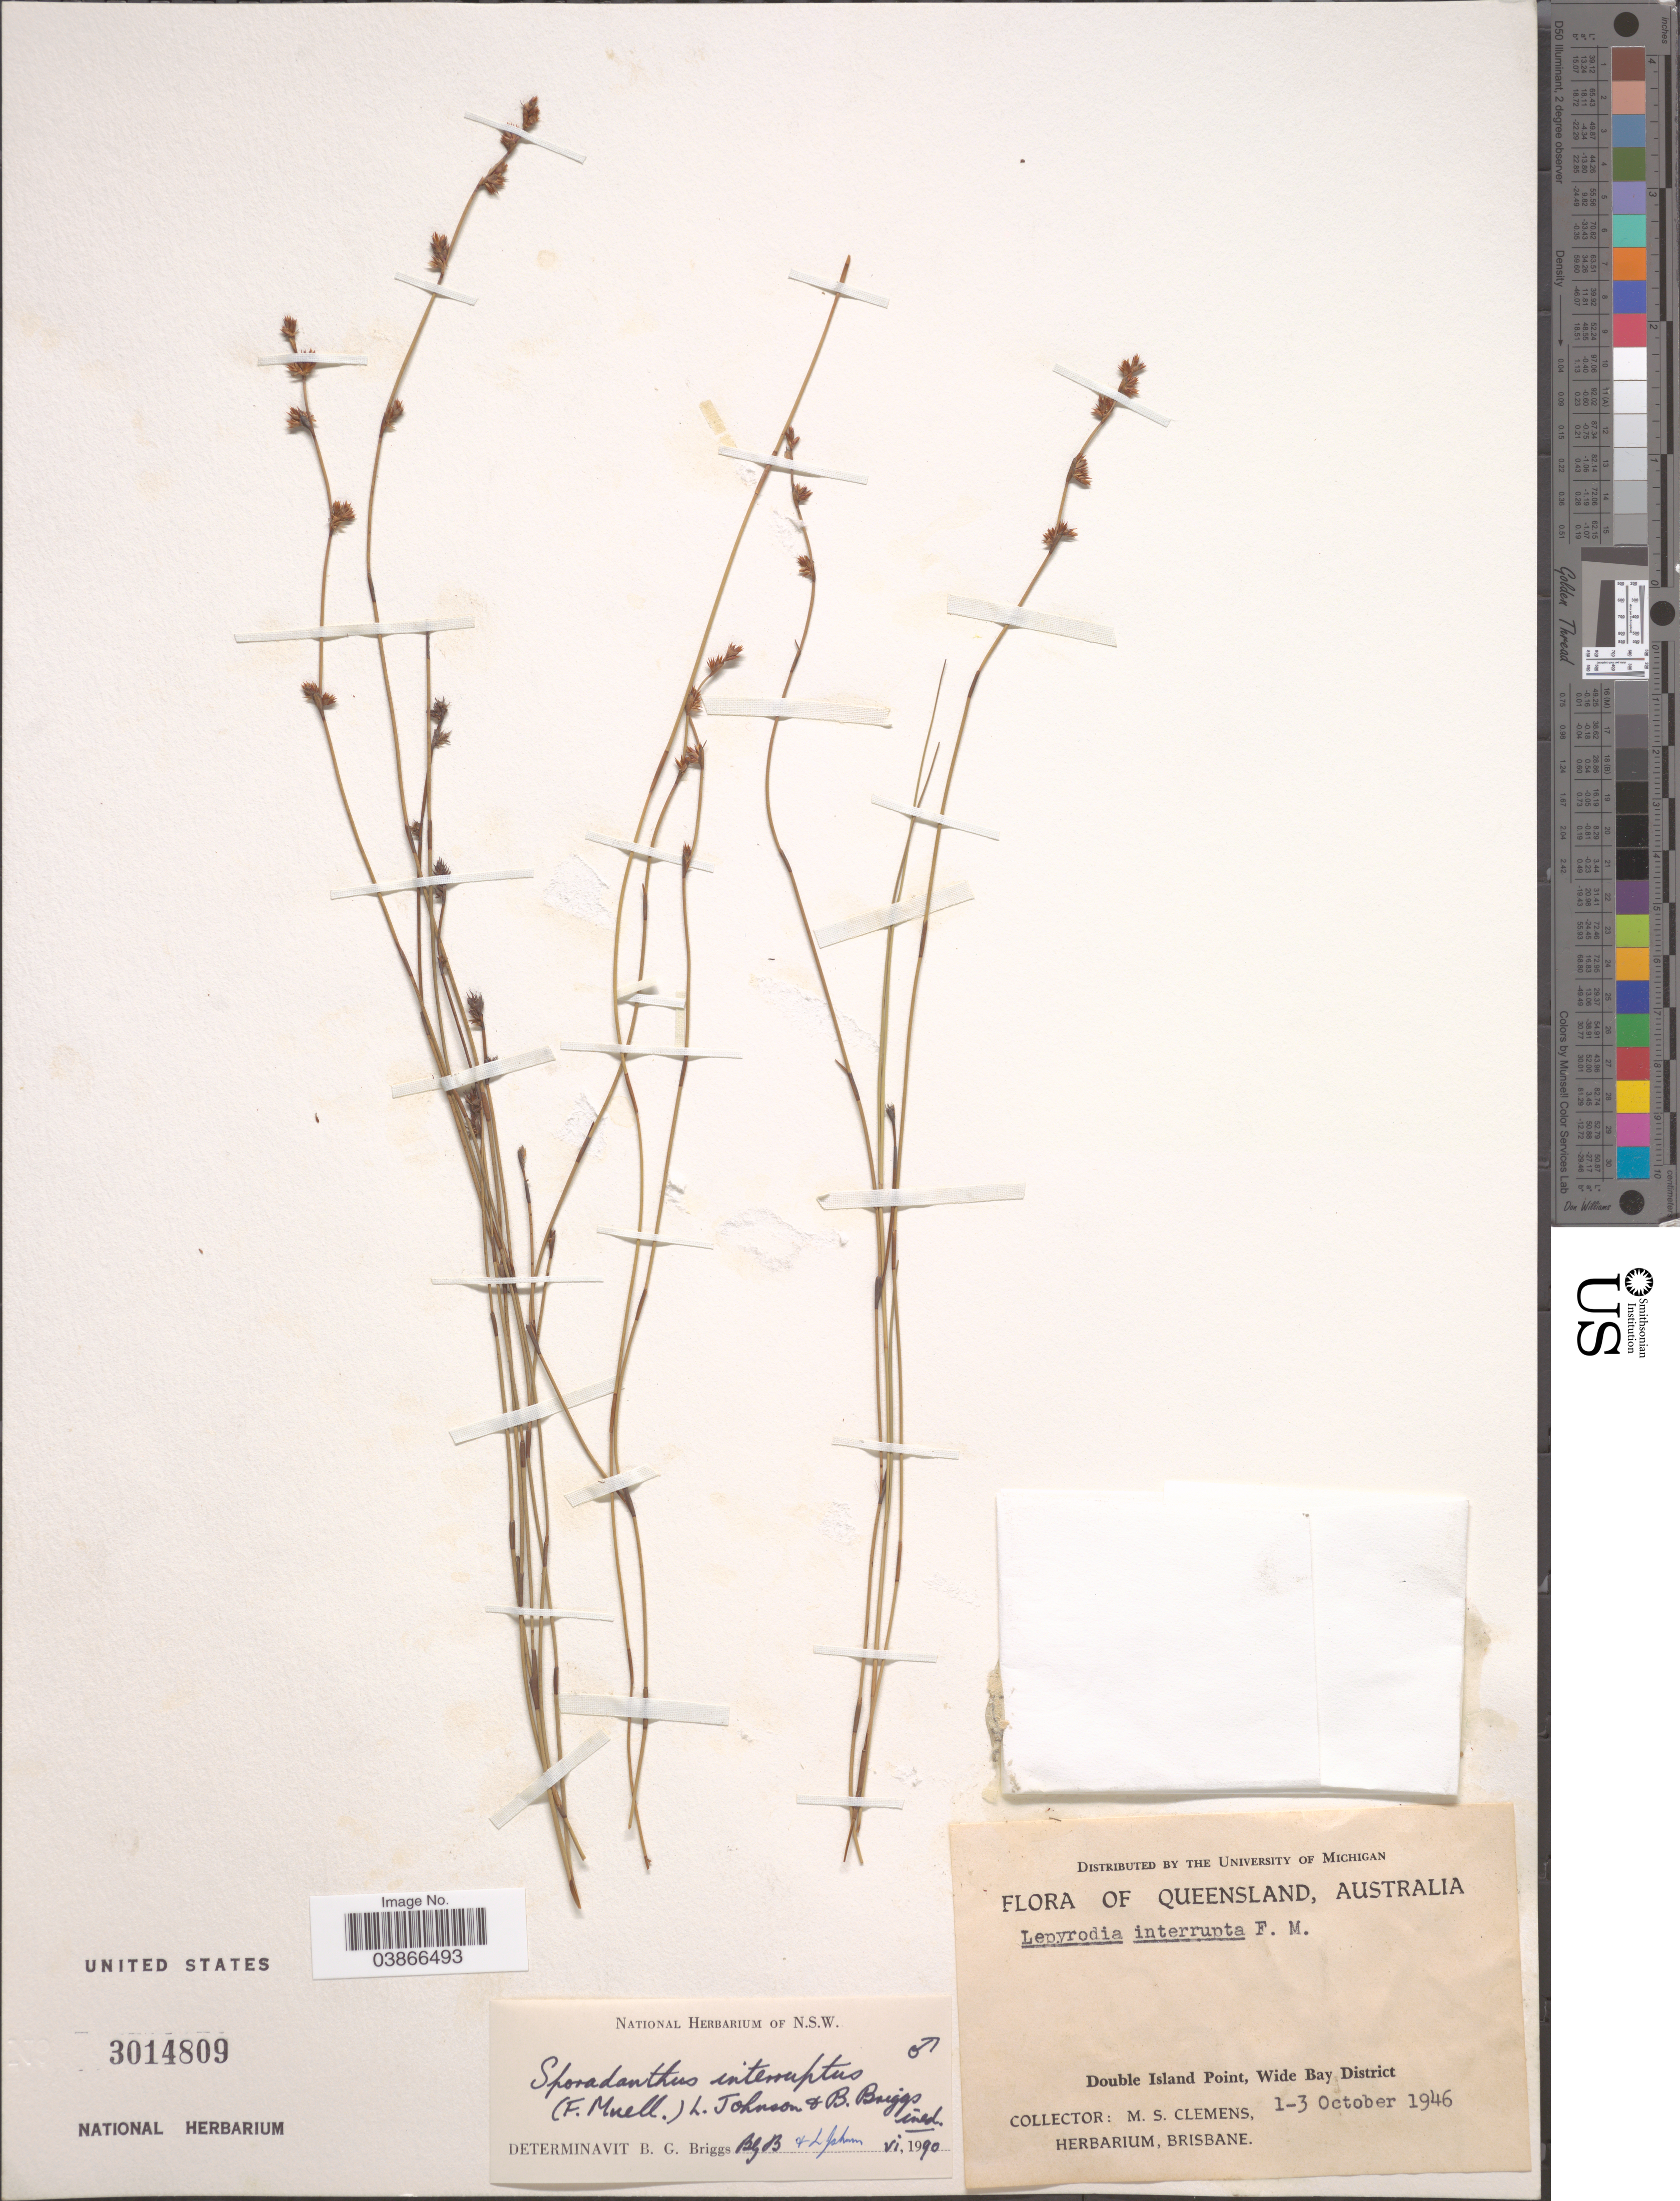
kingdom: Plantae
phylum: Tracheophyta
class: Liliopsida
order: Poales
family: Restionaceae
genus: Sporadanthus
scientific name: Sporadanthus interruptus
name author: (F. Muell.) B.G. Briggs & L.A.S. Johnson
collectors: M. S. Clemens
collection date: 1946-10-01/1946-10-03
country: Australia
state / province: Queensland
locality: Double Island Point, Wide Bay District.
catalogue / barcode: US 3014809